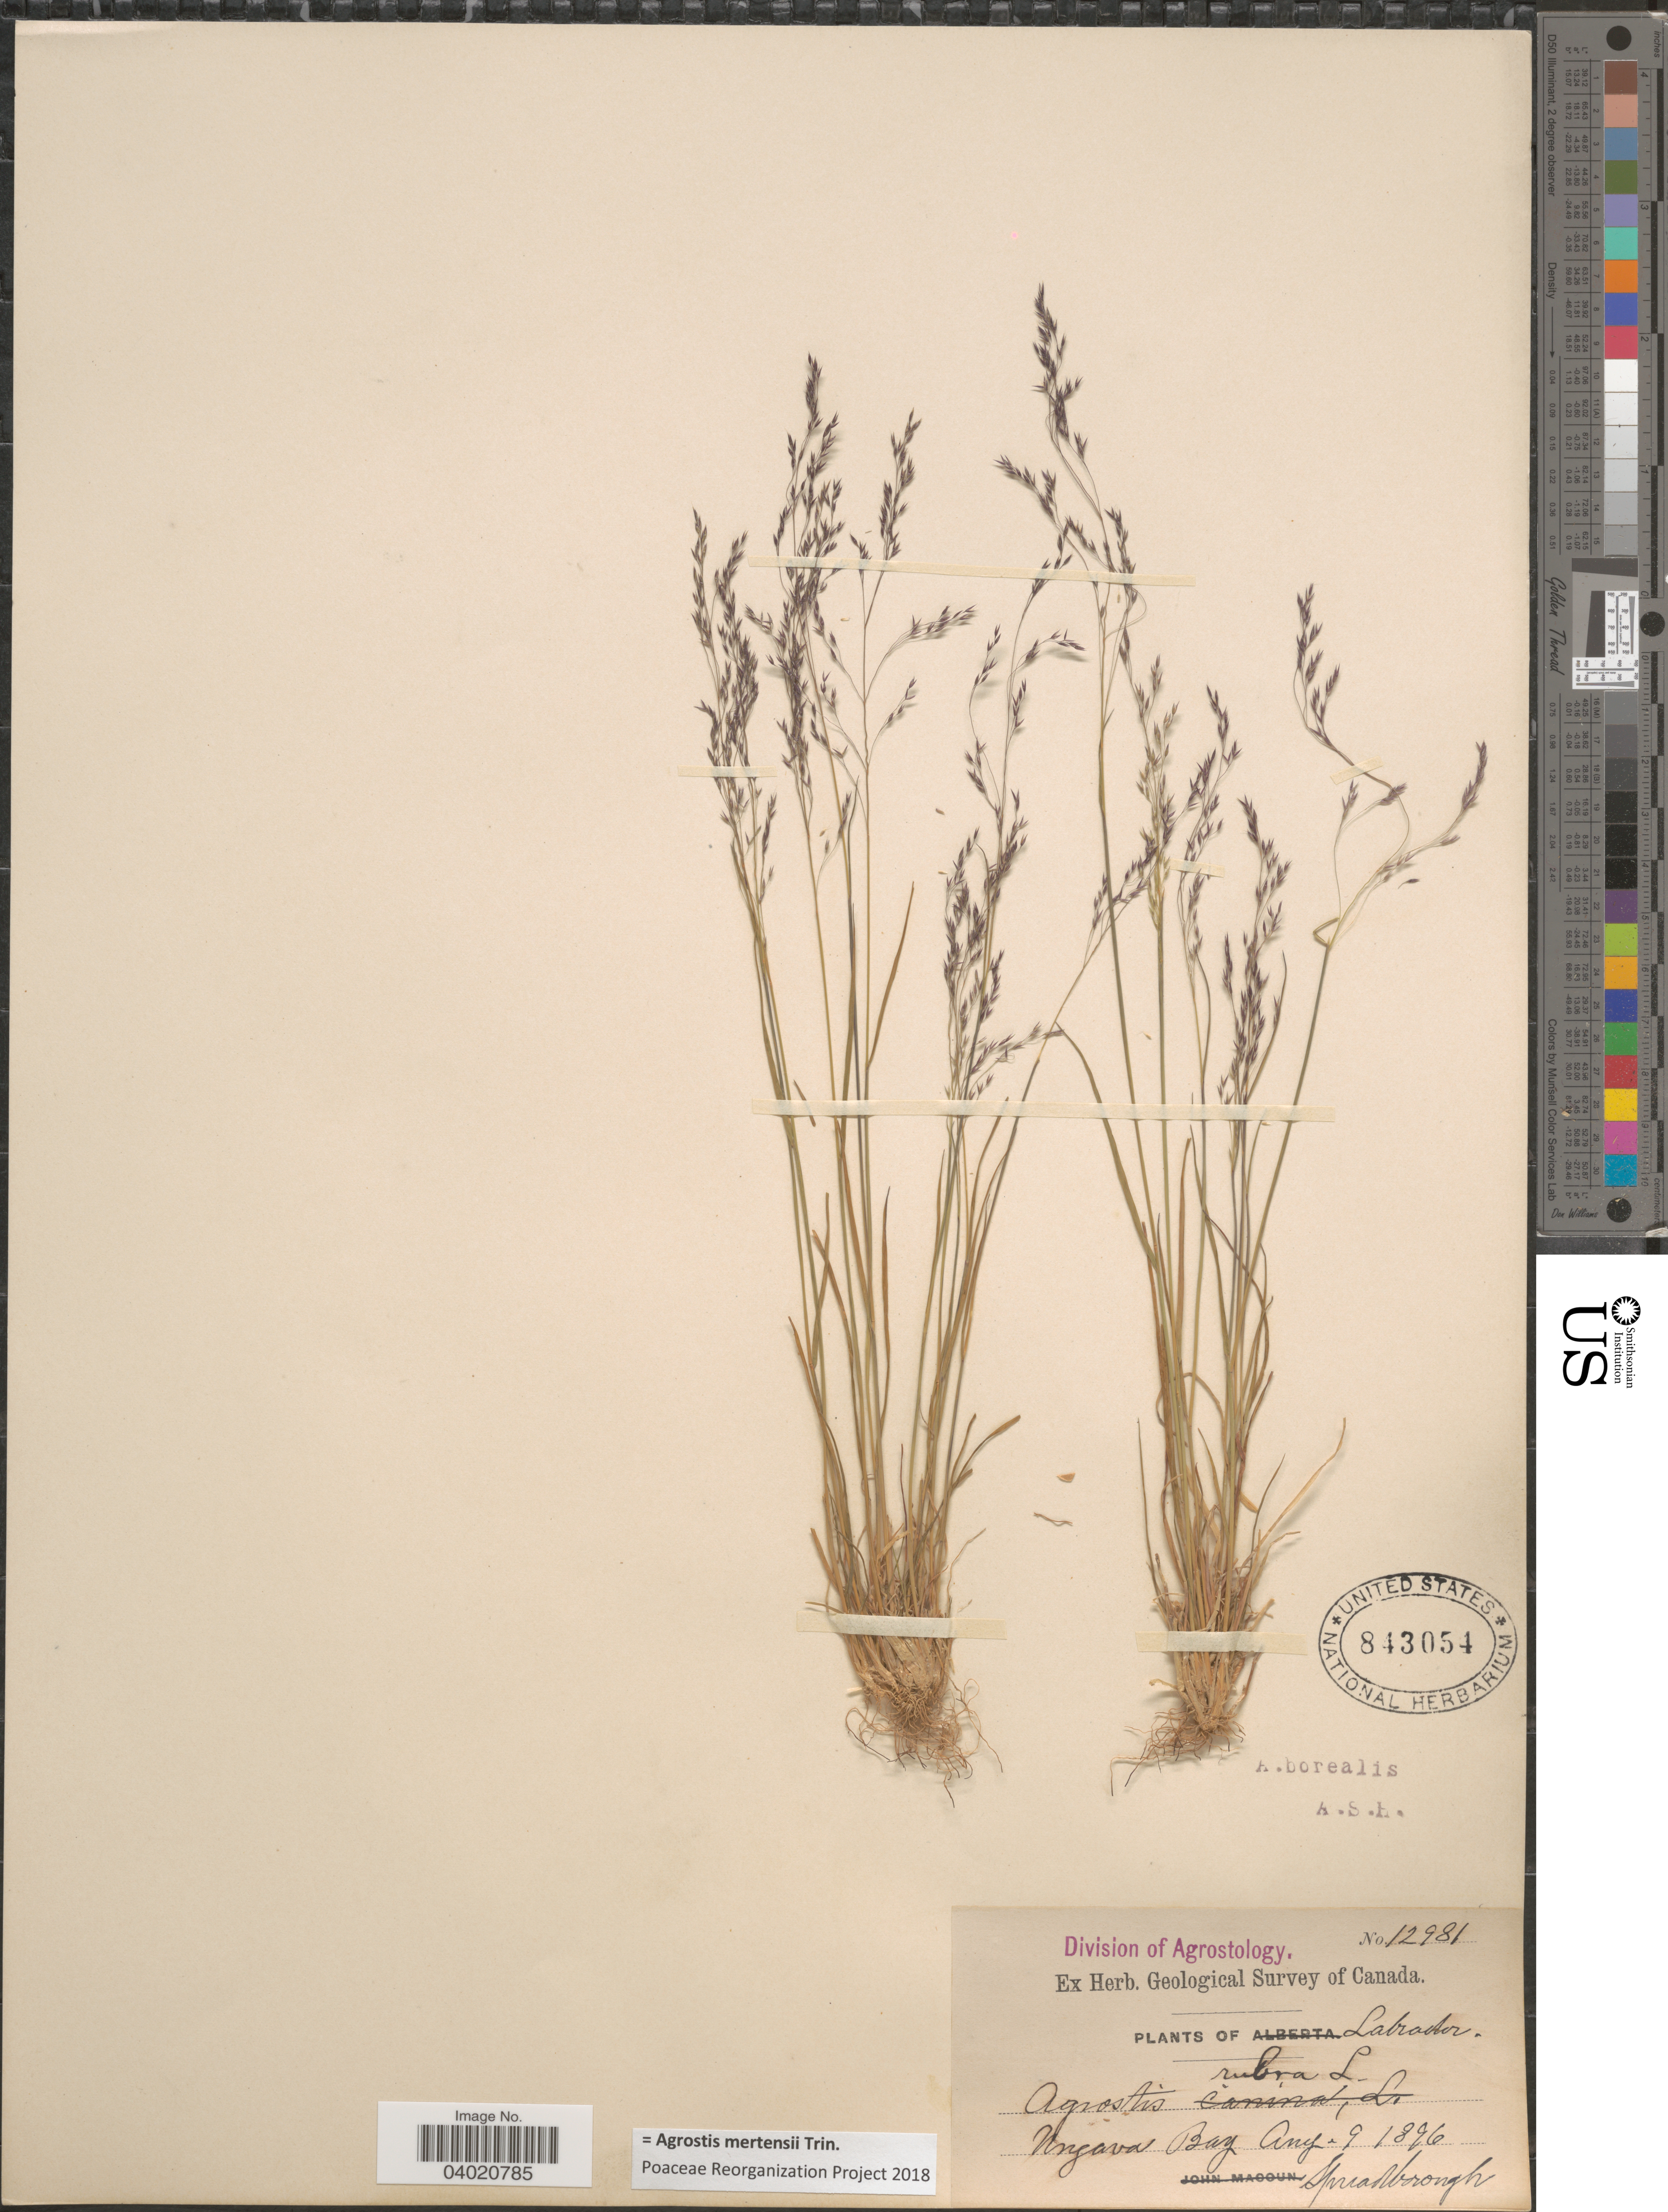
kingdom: Plantae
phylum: Tracheophyta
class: Liliopsida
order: Poales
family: Poaceae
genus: Agrostis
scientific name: Agrostis mertensii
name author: Trin.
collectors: Spreadborough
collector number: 12981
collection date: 1896-08-09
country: Canada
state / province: Newfoundland and Labrador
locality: Labrador. Ungava Bay.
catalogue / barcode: US 843054